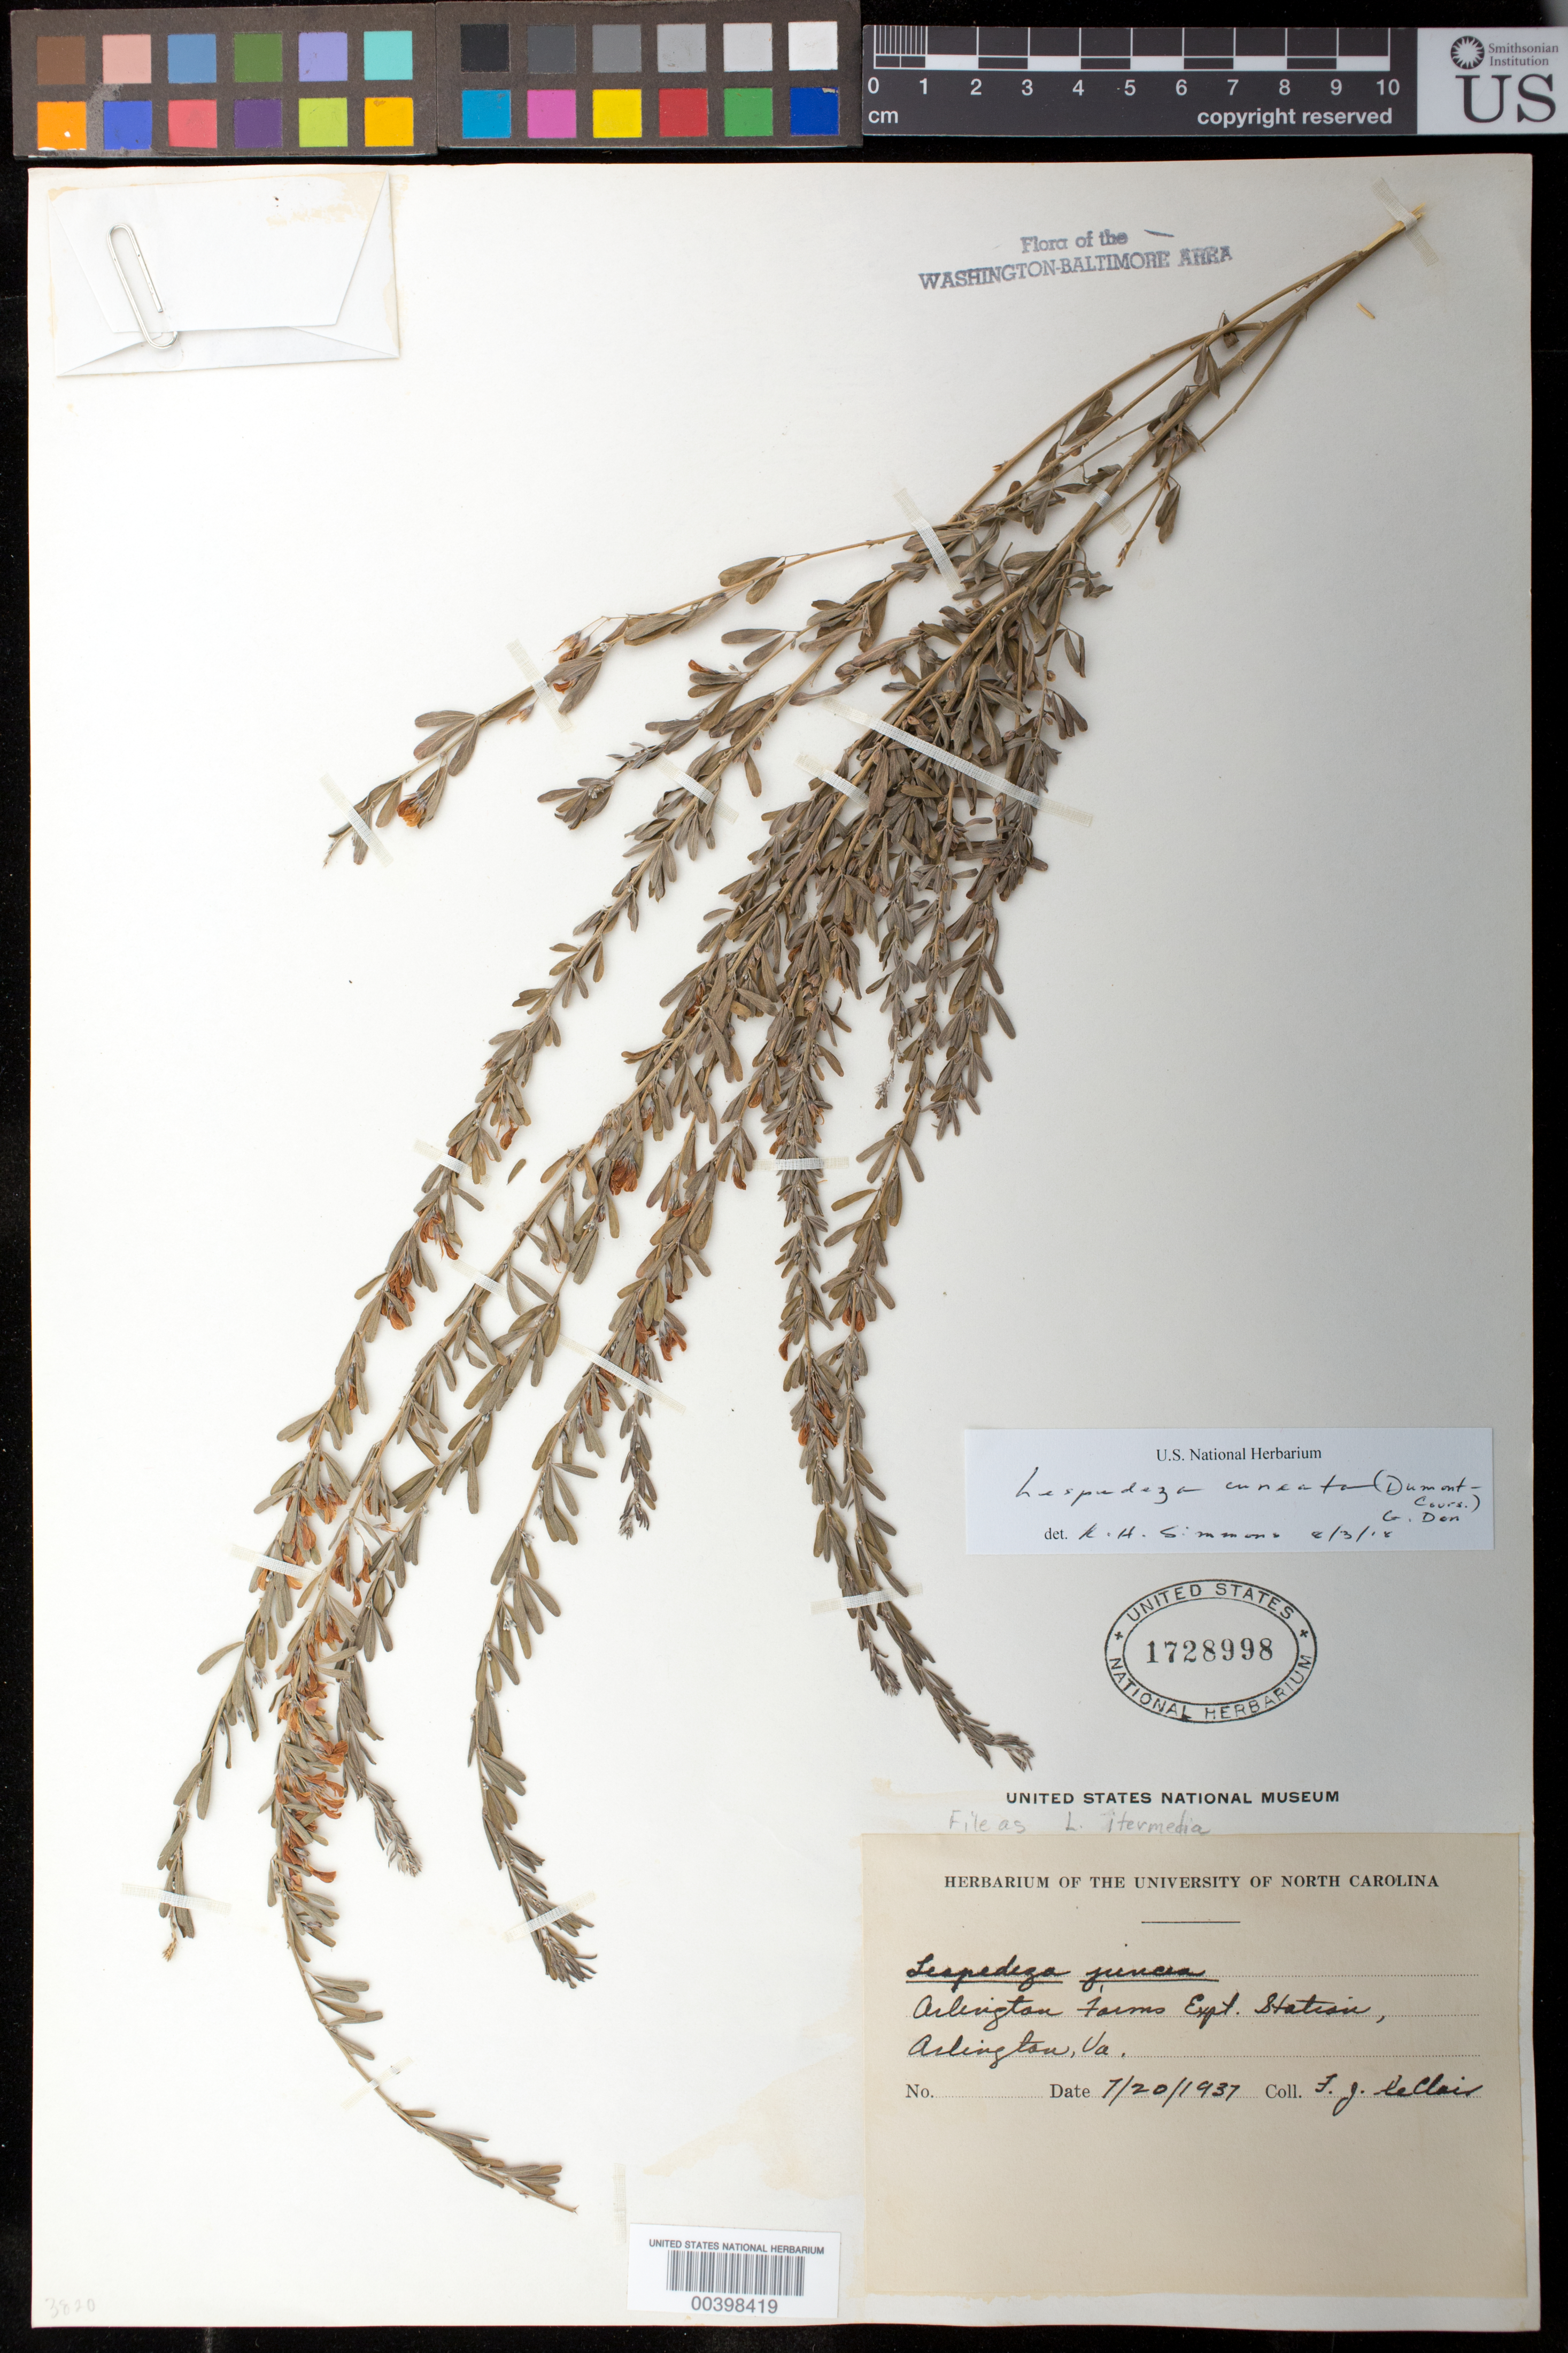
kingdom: Plantae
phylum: Tracheophyta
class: Magnoliopsida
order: Fabales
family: Fabaceae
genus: Lespedeza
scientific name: Lespedeza cuneata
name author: (Dum. Cours.) G. Don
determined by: Simmons, R. H., (UNITED STATES)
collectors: F. Le clair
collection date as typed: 20 Jul 1937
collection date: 1937-07-20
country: United States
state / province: Virginia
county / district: Arlington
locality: Arlington Farms Expt. Station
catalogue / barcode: US 1728998